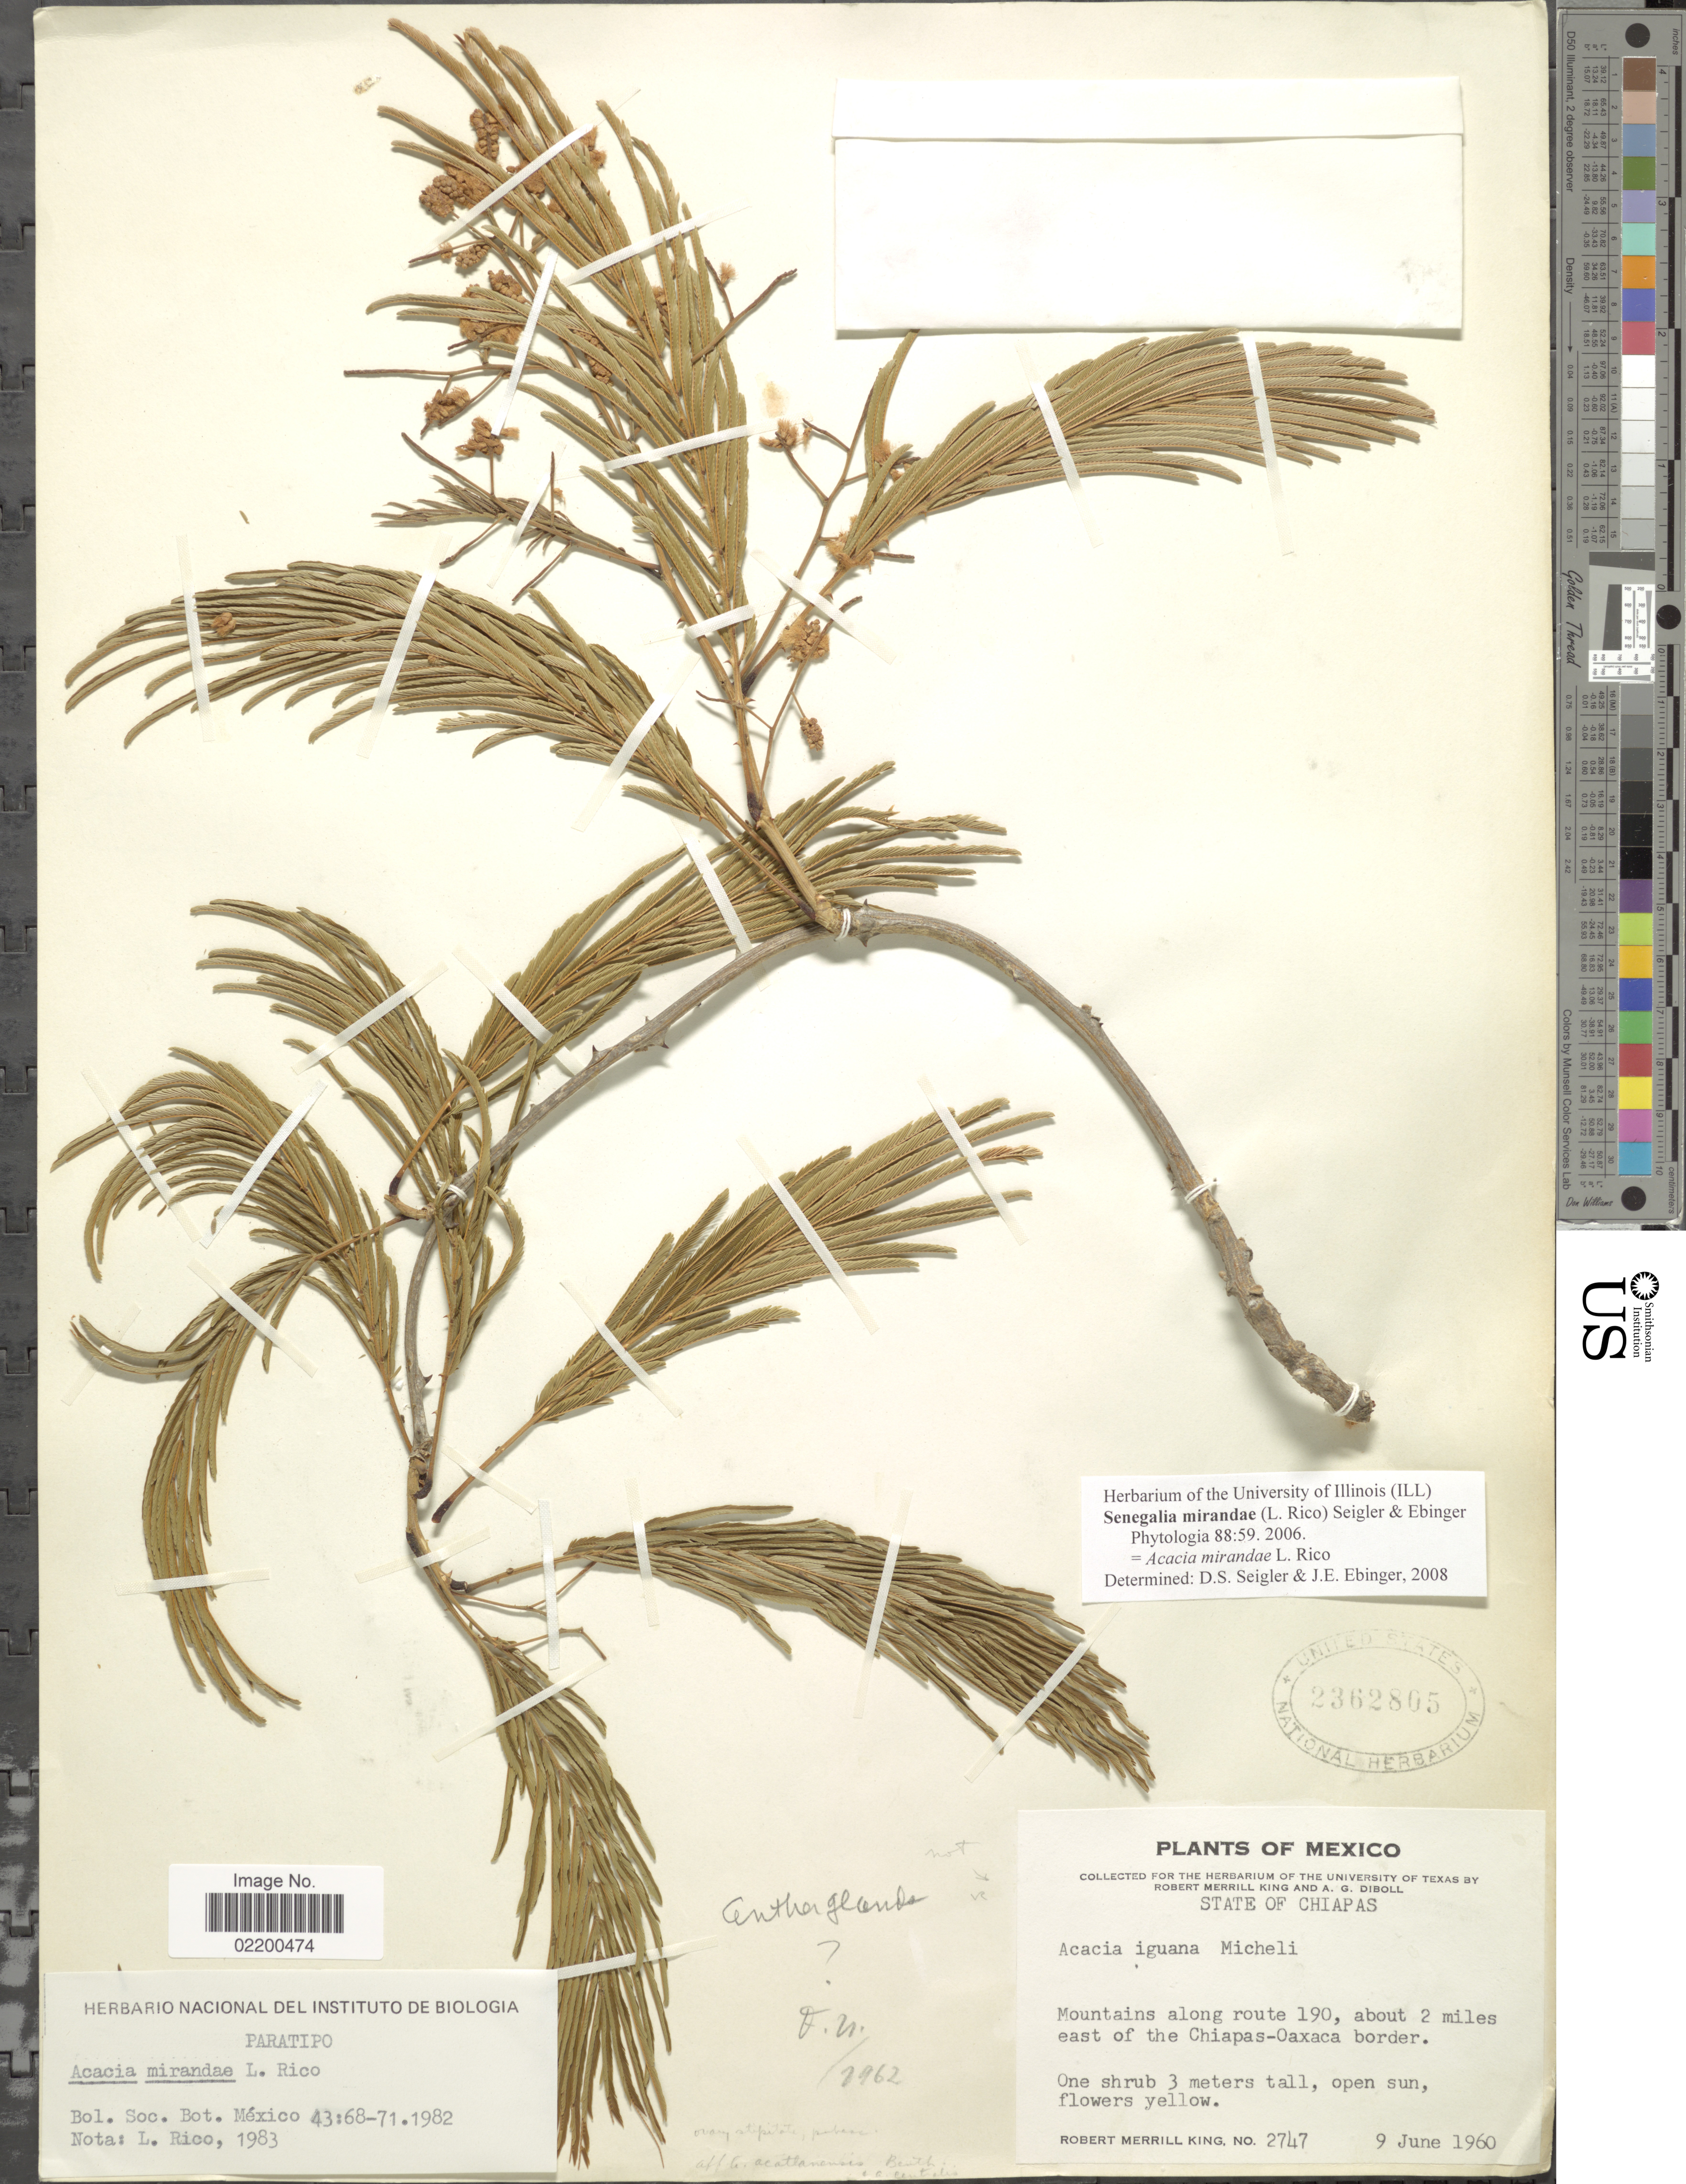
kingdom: Plantae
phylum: Tracheophyta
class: Magnoliopsida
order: Fabales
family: Fabaceae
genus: Senegalia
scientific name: Senegalia mirandae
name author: (L. Rico) Seigler & Ebinger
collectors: R. M. King & A. Diboll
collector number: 2747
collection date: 1960-06-09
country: Mexico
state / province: Chiapas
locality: State of Chiapas, Mountains along route 190, about 2 miles east of the Chiapas-Oaxaca border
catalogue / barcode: US 2362805